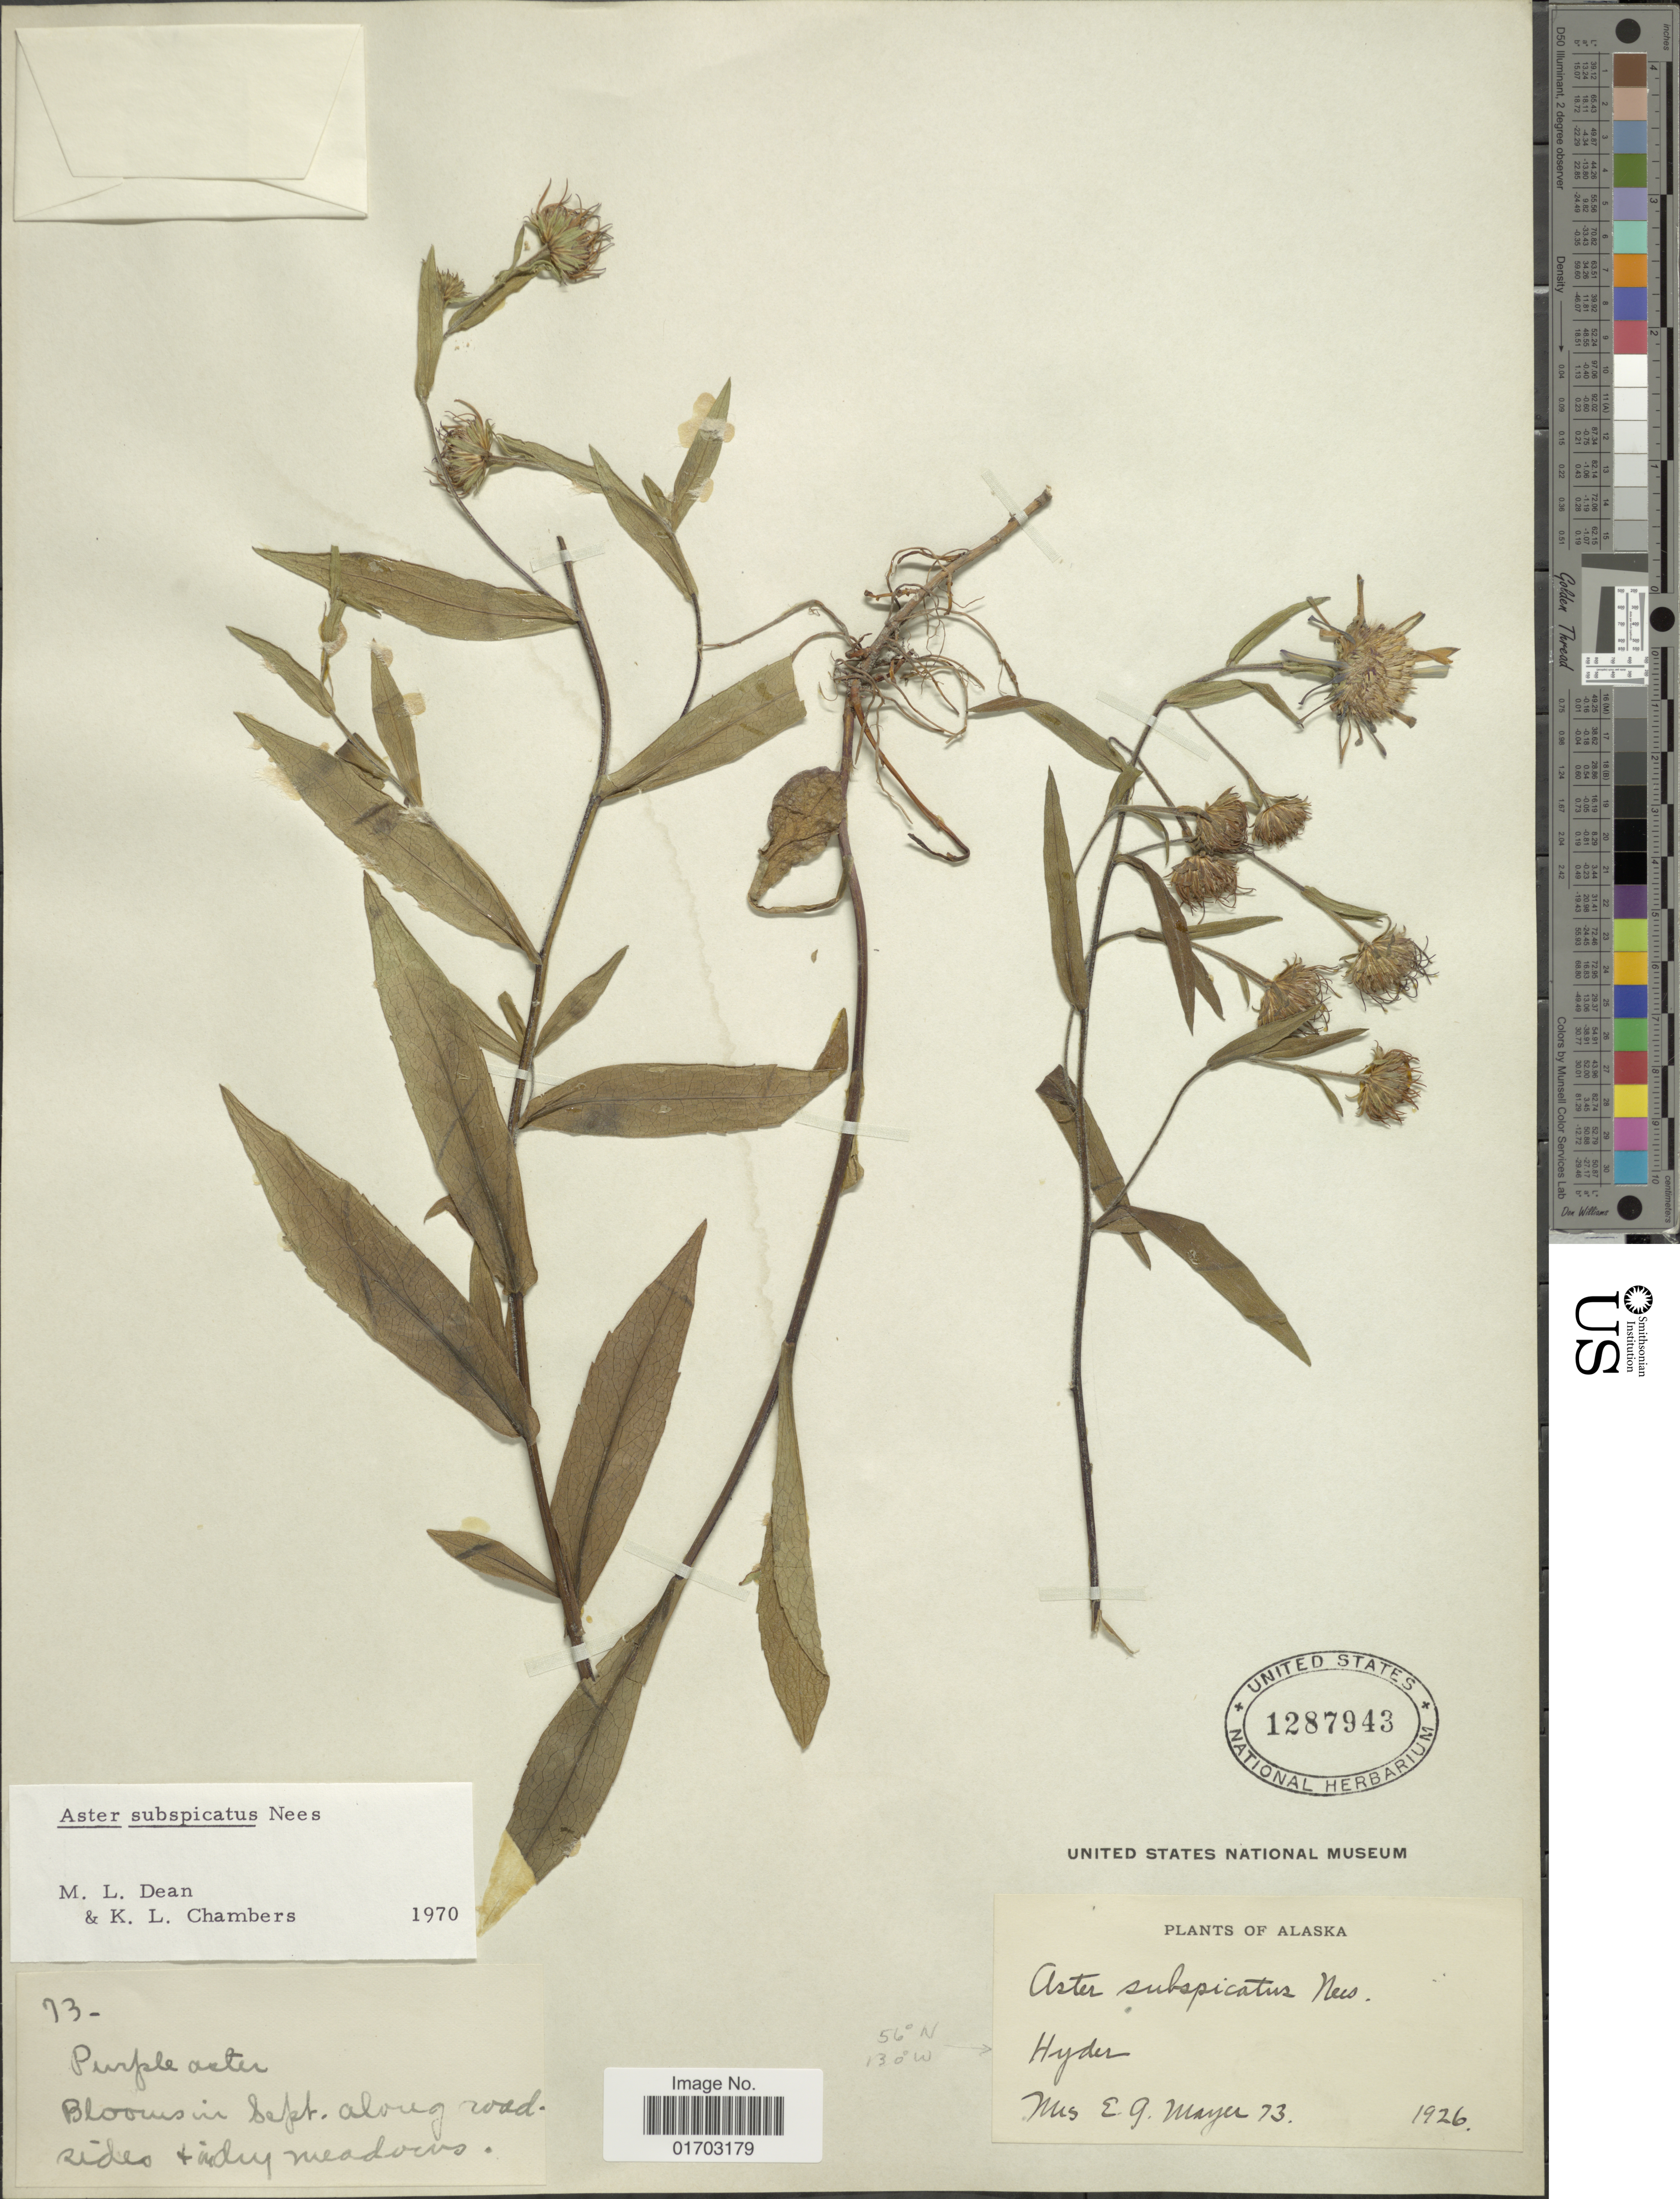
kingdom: Plantae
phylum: Tracheophyta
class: Magnoliopsida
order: Asterales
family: Asteraceae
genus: Symphyotrichum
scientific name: Symphyotrichum subspicatum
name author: (Nees) G.L. Nesom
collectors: G. Meyer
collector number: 73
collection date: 1926-09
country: United States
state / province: Alaska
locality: Hyder, blooms along road.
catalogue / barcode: US 1287943